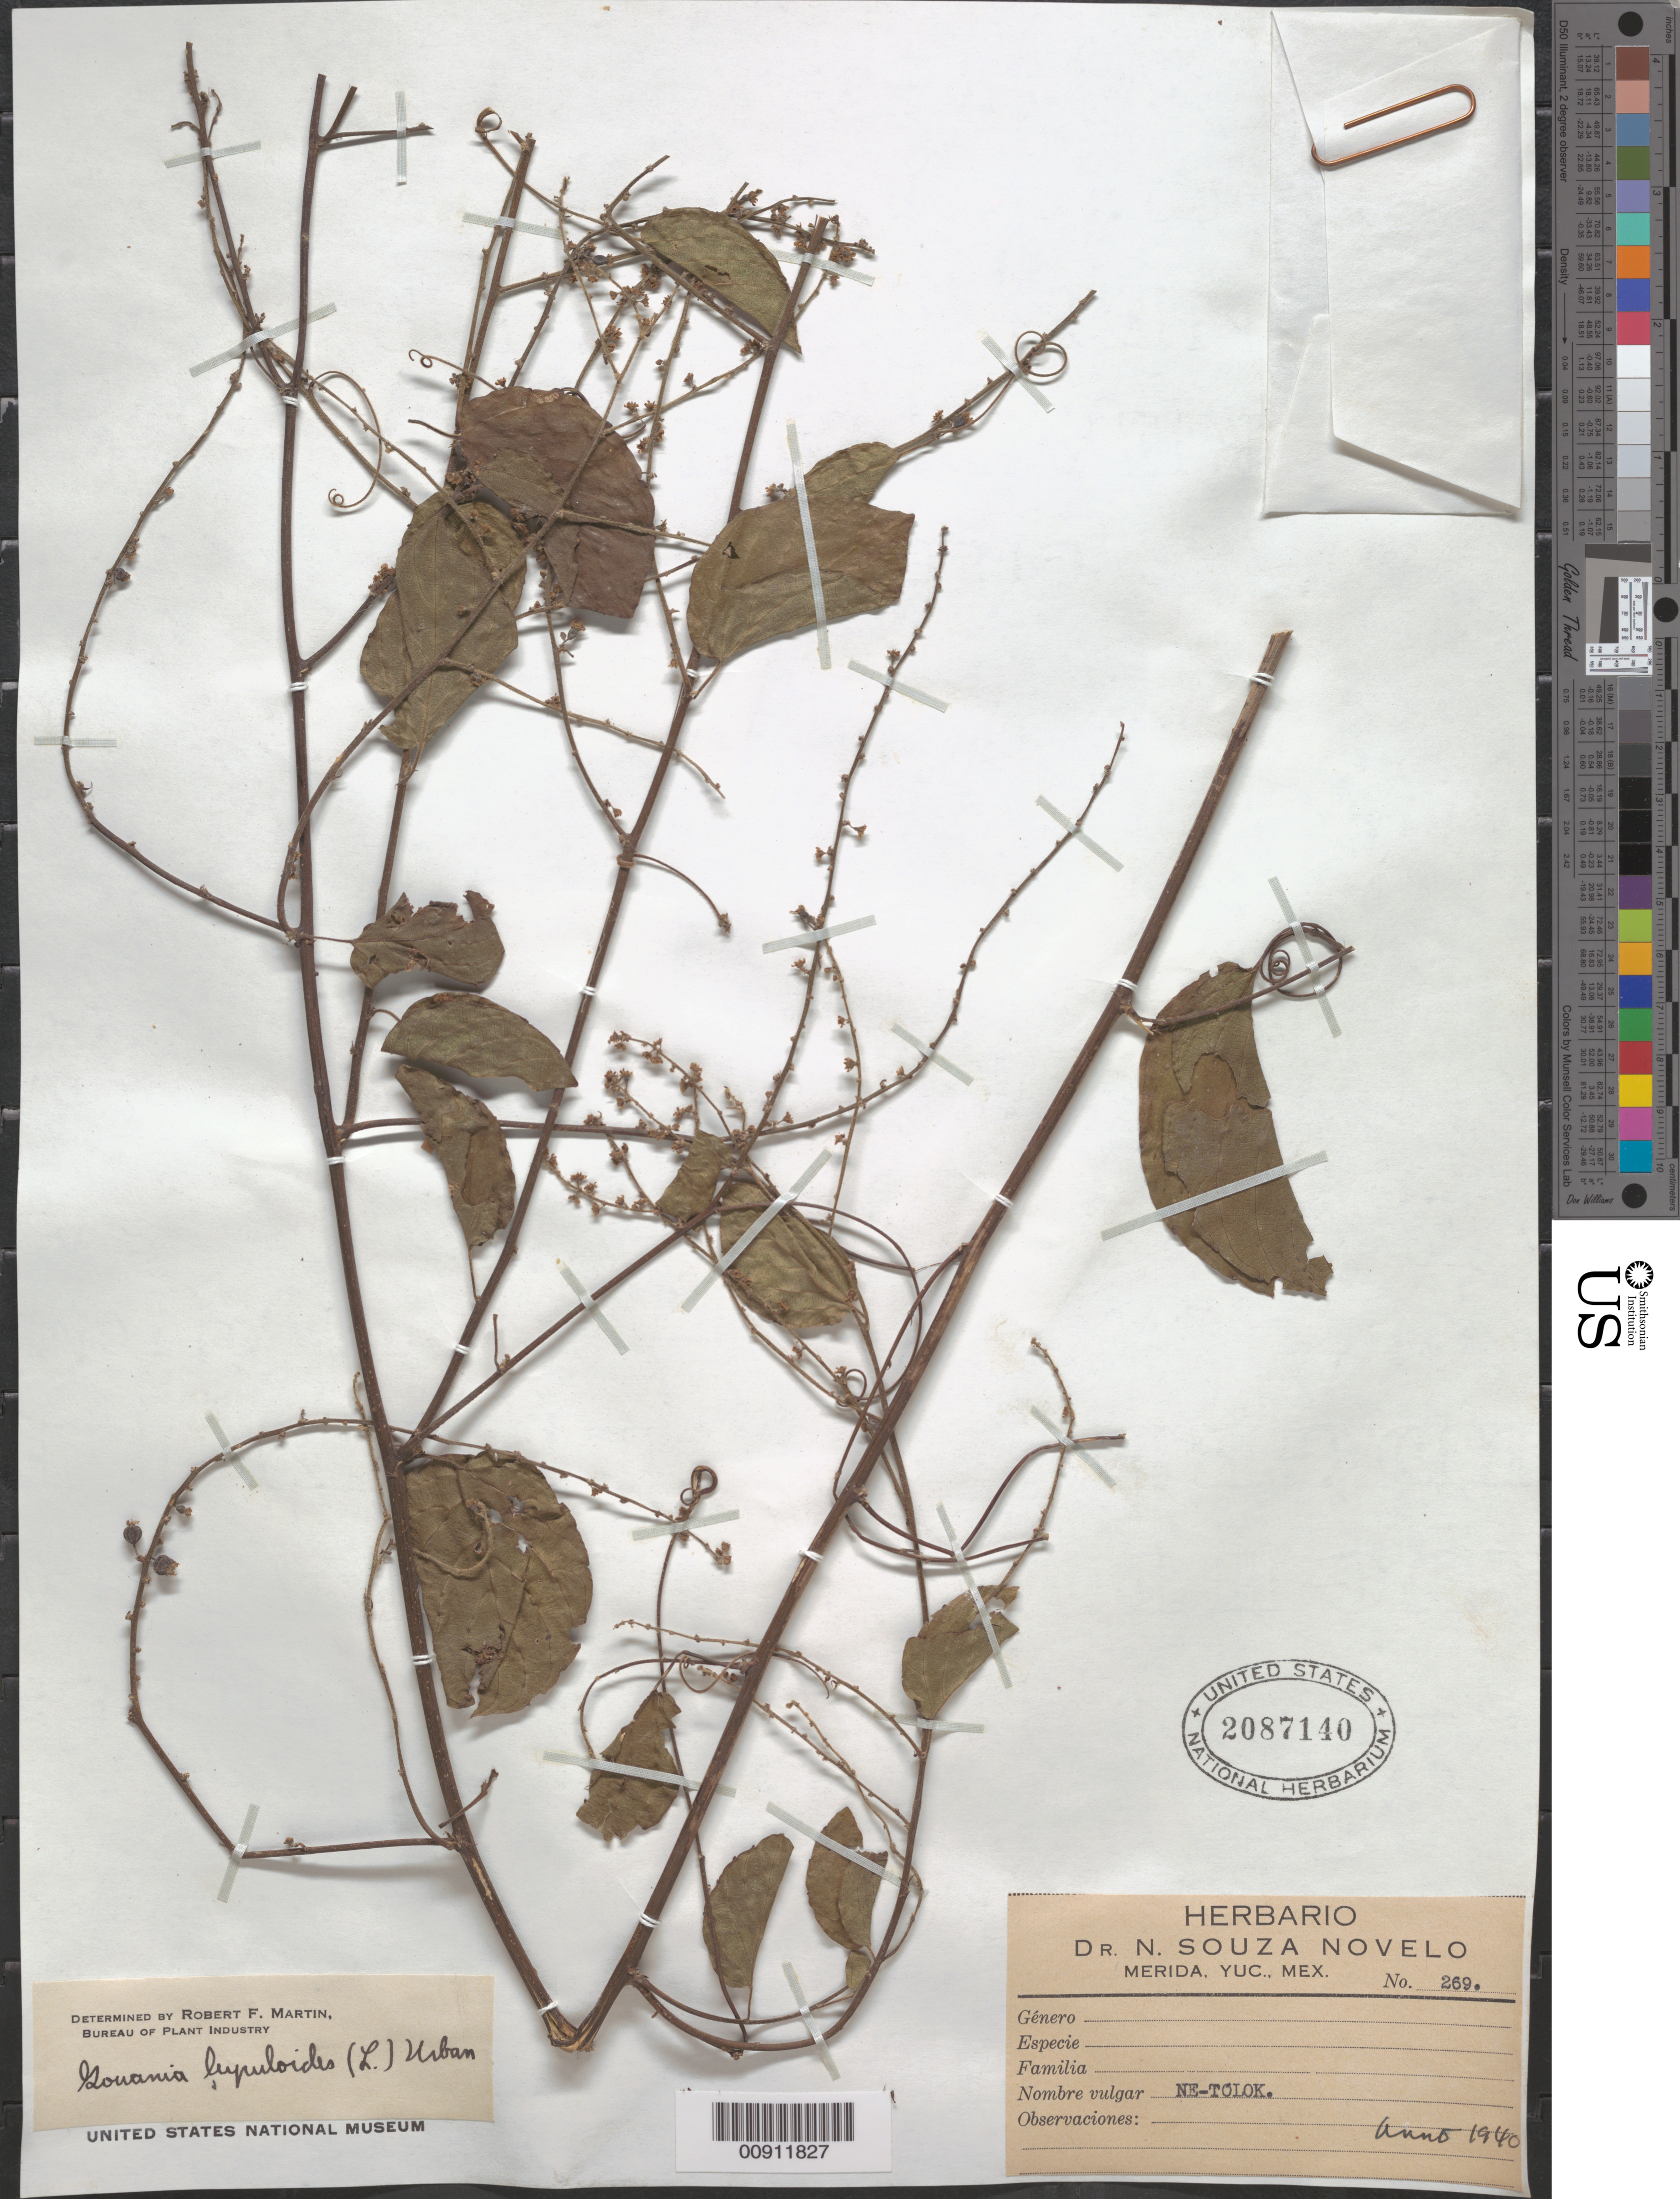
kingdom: Plantae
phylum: Tracheophyta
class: Magnoliopsida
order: Rosales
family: Rhamnaceae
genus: Gouania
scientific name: Gouania lupuloides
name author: (L.) Urb.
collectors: N. Souza Novelo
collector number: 269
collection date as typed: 1940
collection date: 1940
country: Mexico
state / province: Yucatán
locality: Merida, Yucatán.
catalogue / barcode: US 2087140